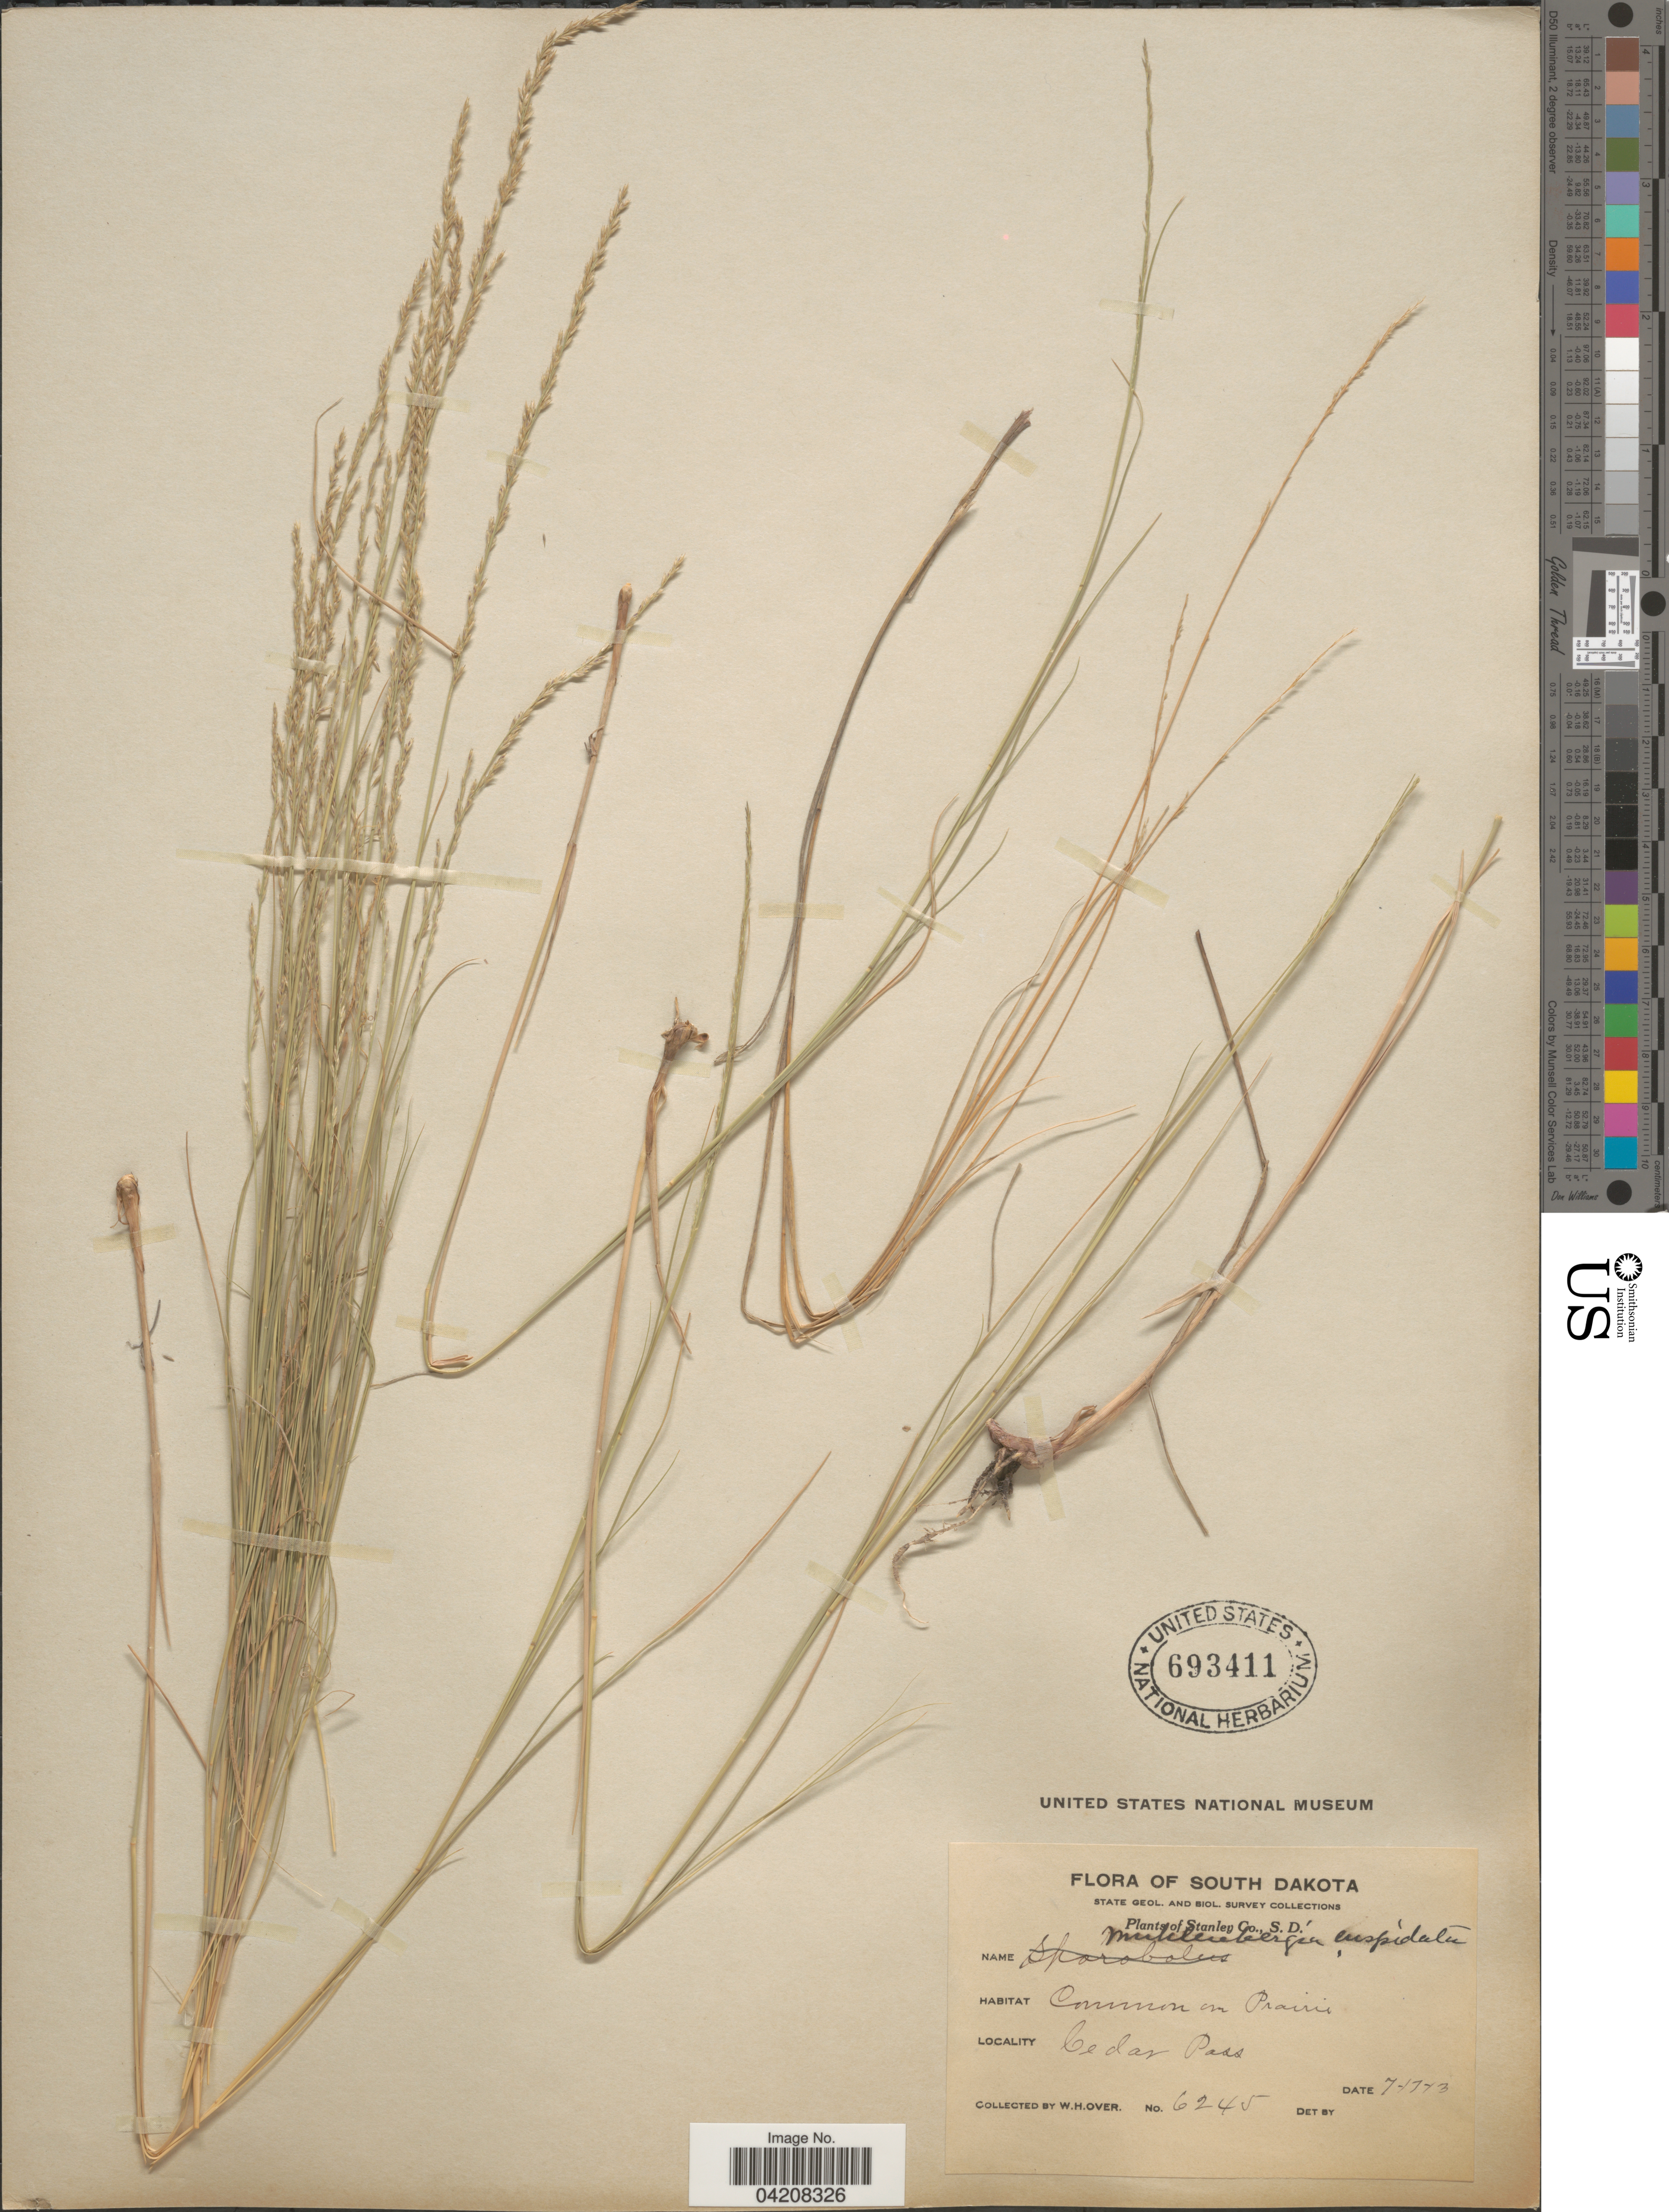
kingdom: Plantae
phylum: Tracheophyta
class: Liliopsida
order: Poales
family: Poaceae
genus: Muhlenbergia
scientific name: Muhlenbergia cuspidata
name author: (Torr. ex Hook.) Rydb.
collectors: W. Over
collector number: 6245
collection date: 1943-07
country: United States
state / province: South Dakota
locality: Stanley Co. Cedar Pass.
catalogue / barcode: US 693411